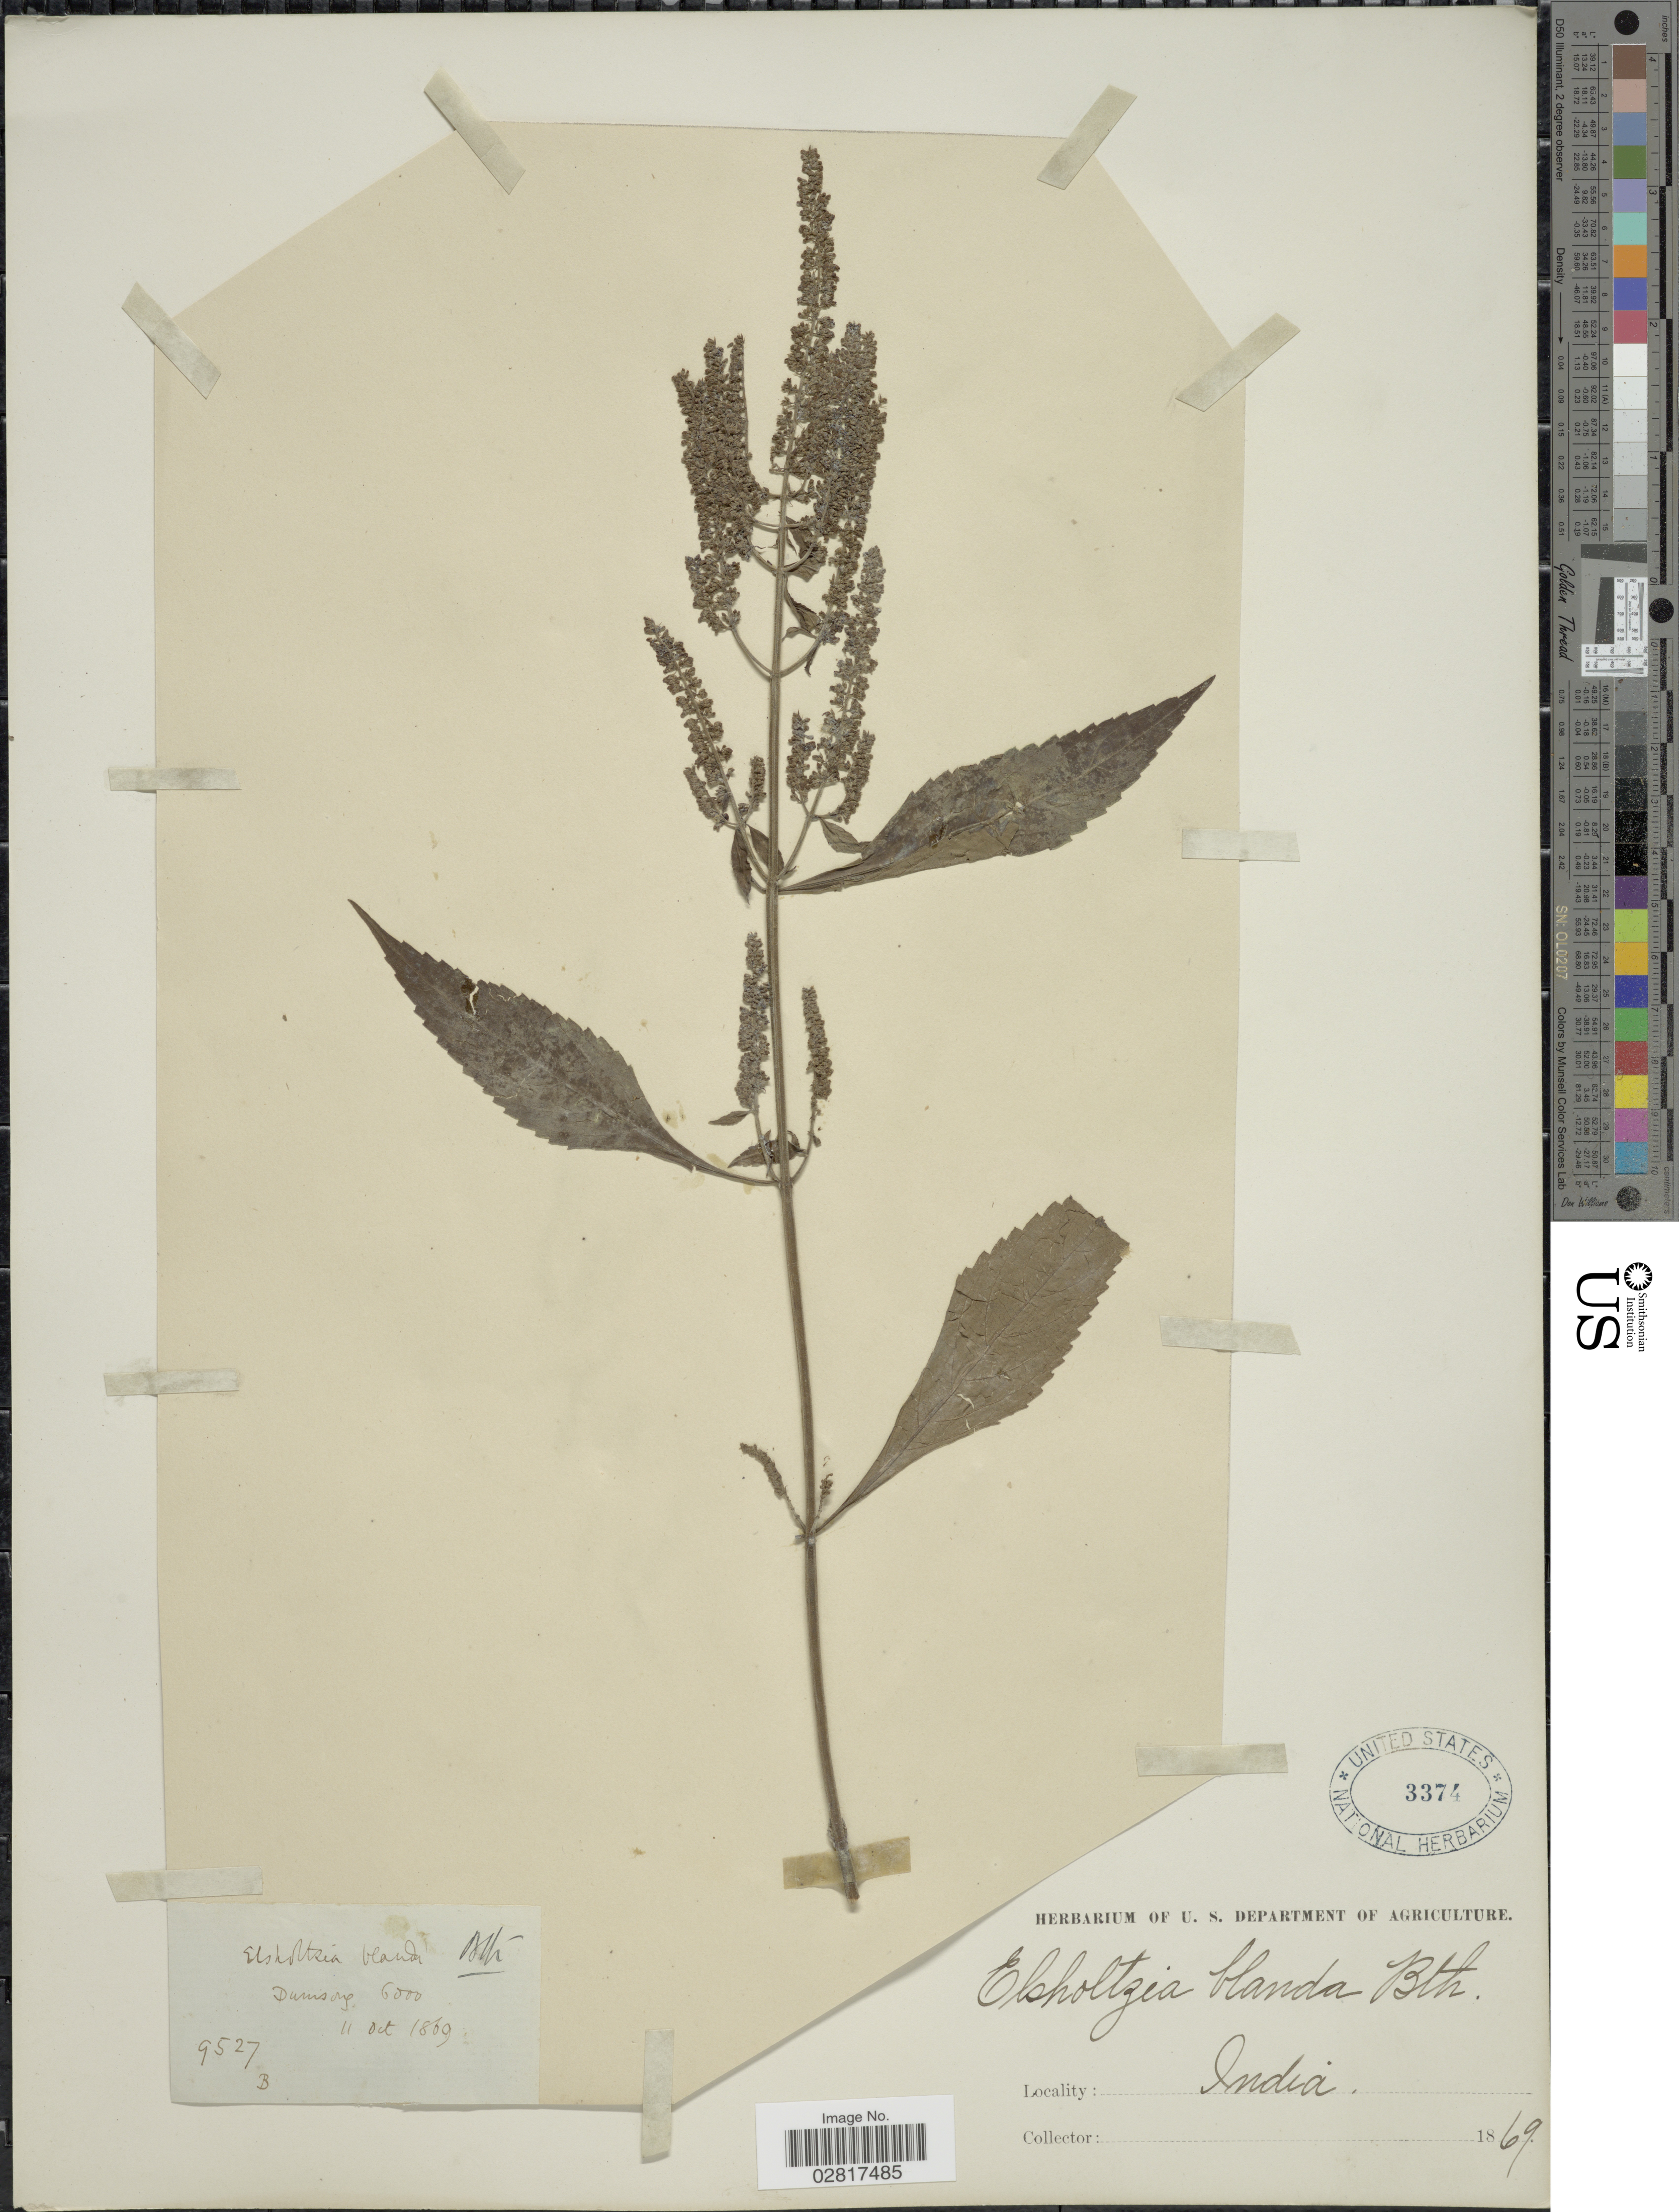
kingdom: Plantae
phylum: Tracheophyta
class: Magnoliopsida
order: Lamiales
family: Lamiaceae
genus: Elsholtzia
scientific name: Elsholtzia blanda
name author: (Benth.) Benth.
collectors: ex herb. U. S. Department of Agriculture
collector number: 9527B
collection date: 1869-10-11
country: India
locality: Dumsong [interpreted]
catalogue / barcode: US 3374